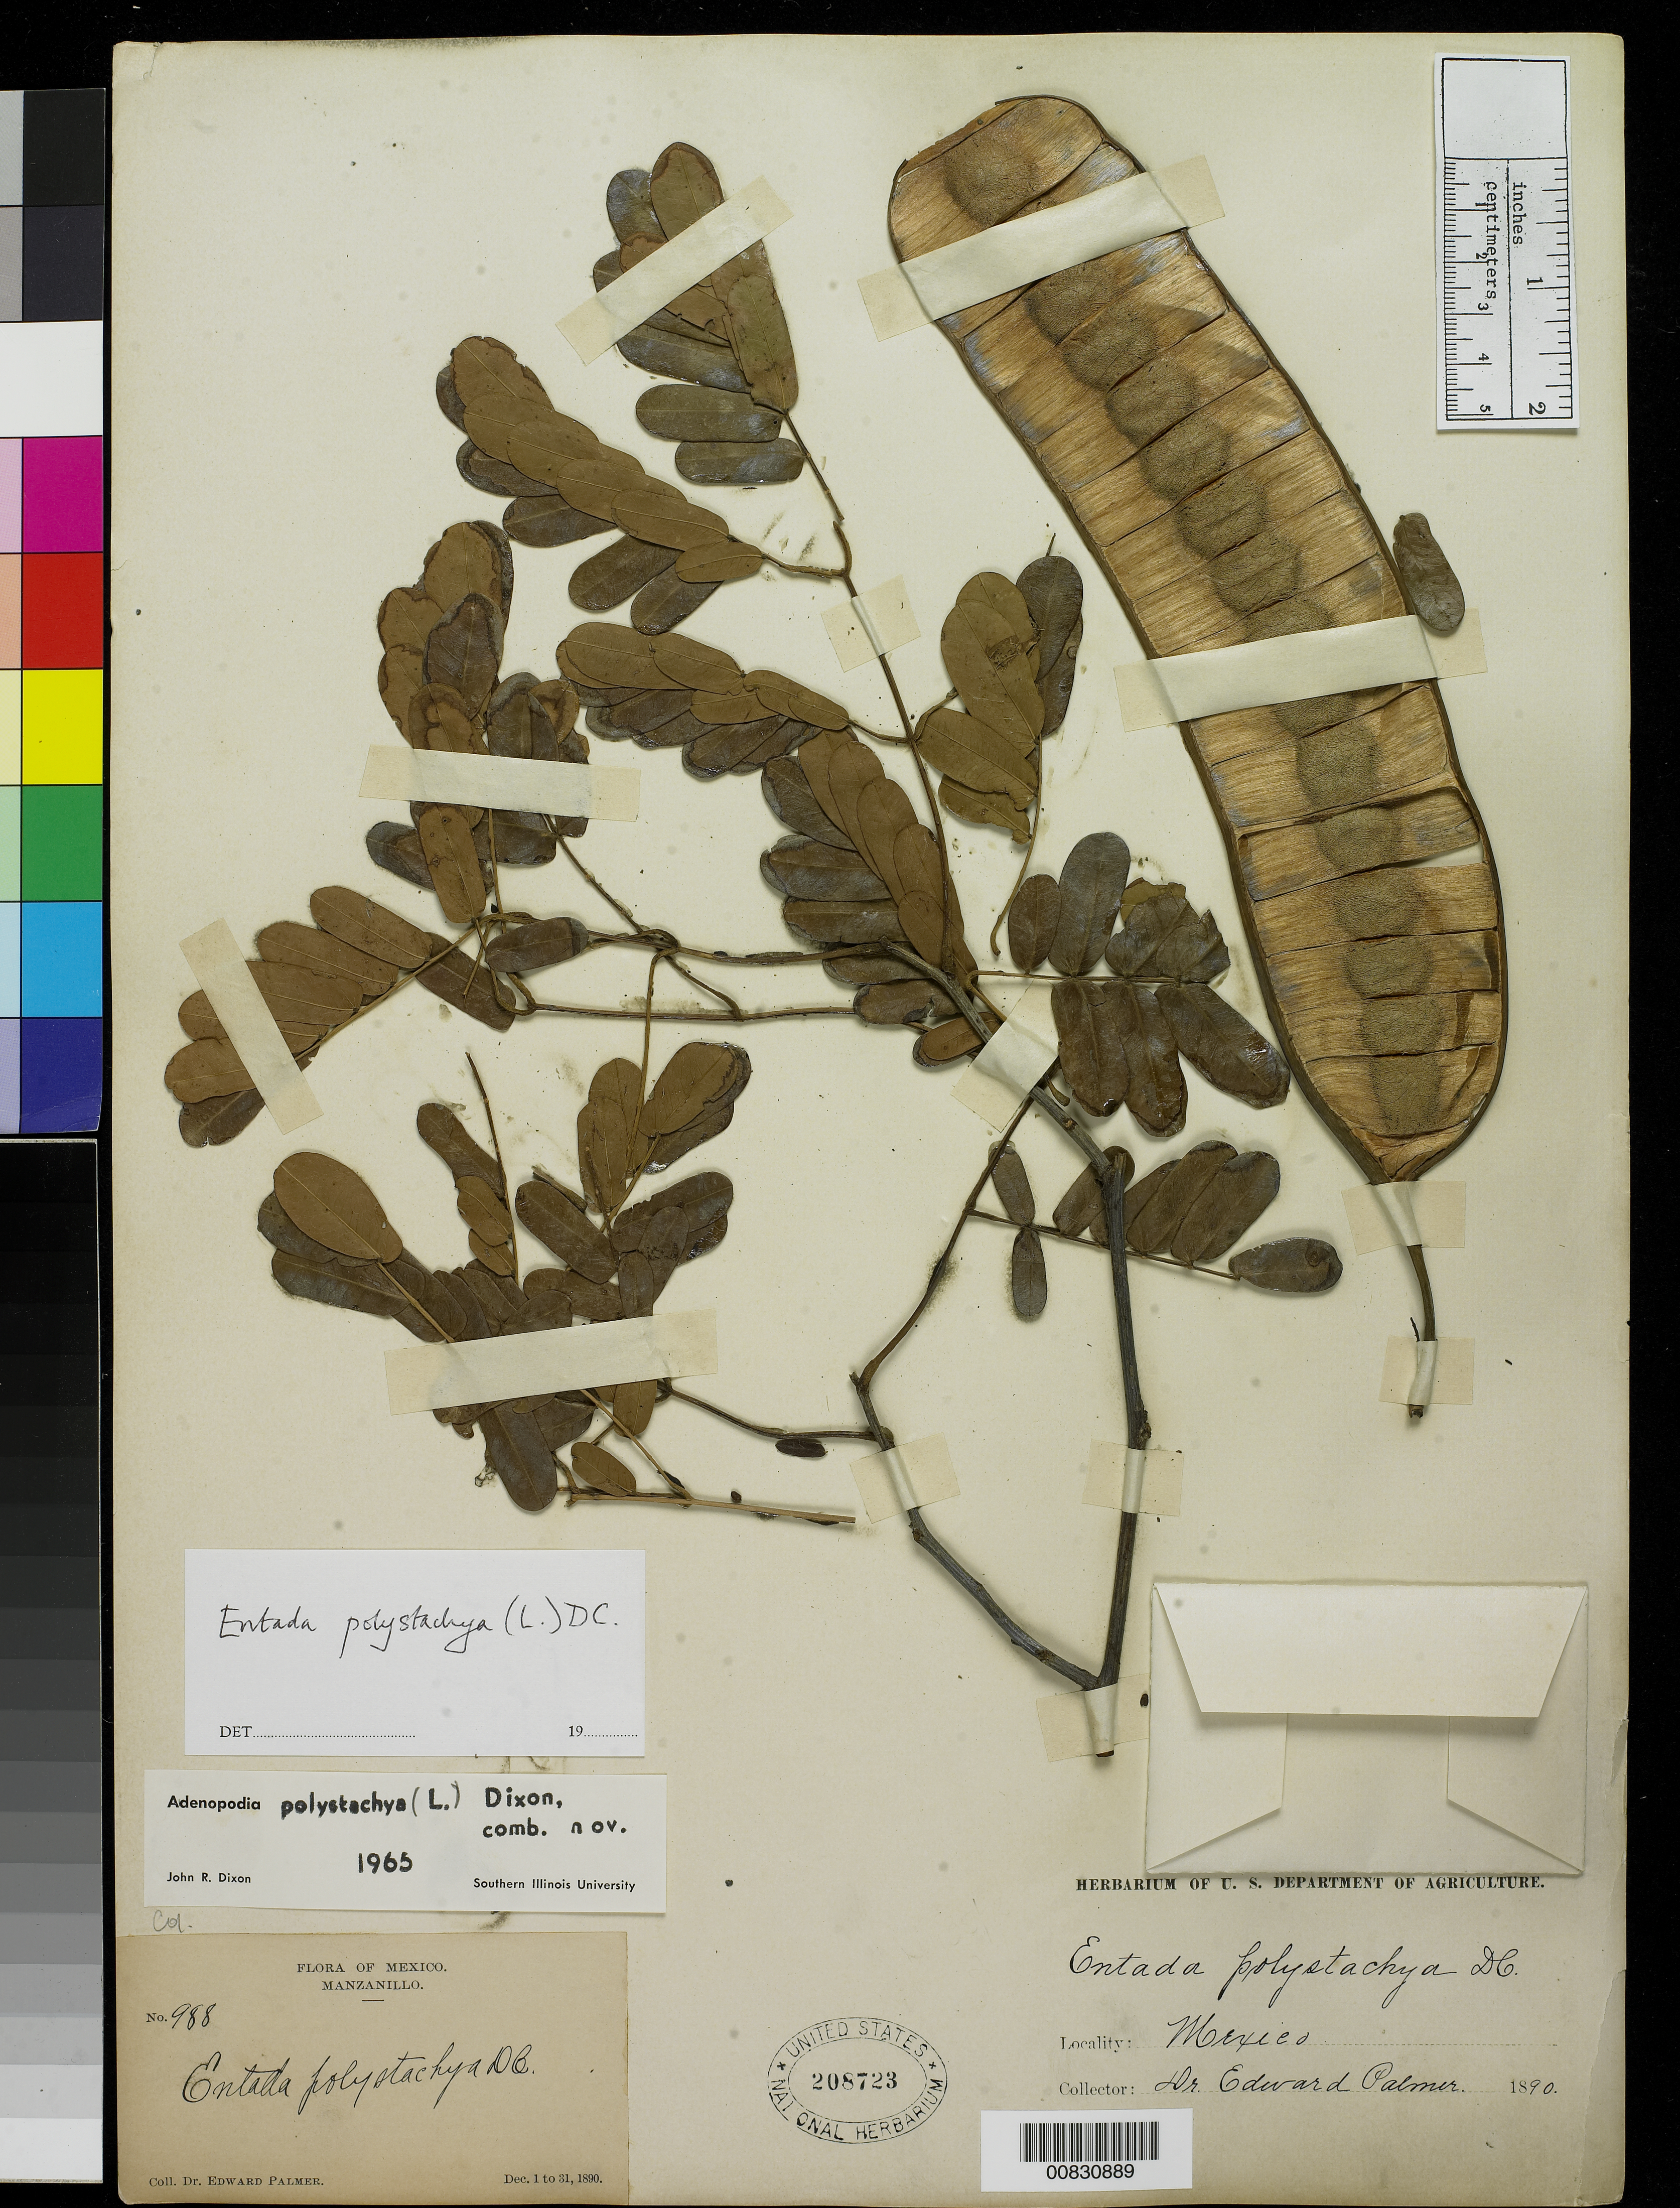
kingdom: Plantae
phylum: Tracheophyta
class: Magnoliopsida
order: Fabales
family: Fabaceae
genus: Entada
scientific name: Entada polystachya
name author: (L.) DC.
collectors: E. Palmer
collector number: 988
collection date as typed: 01 Dec 1890 to 31 Dec 1890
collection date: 1890-12-01/1890-12-31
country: Mexico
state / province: Colima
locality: Manzanillo, Colima.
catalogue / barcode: US 208723